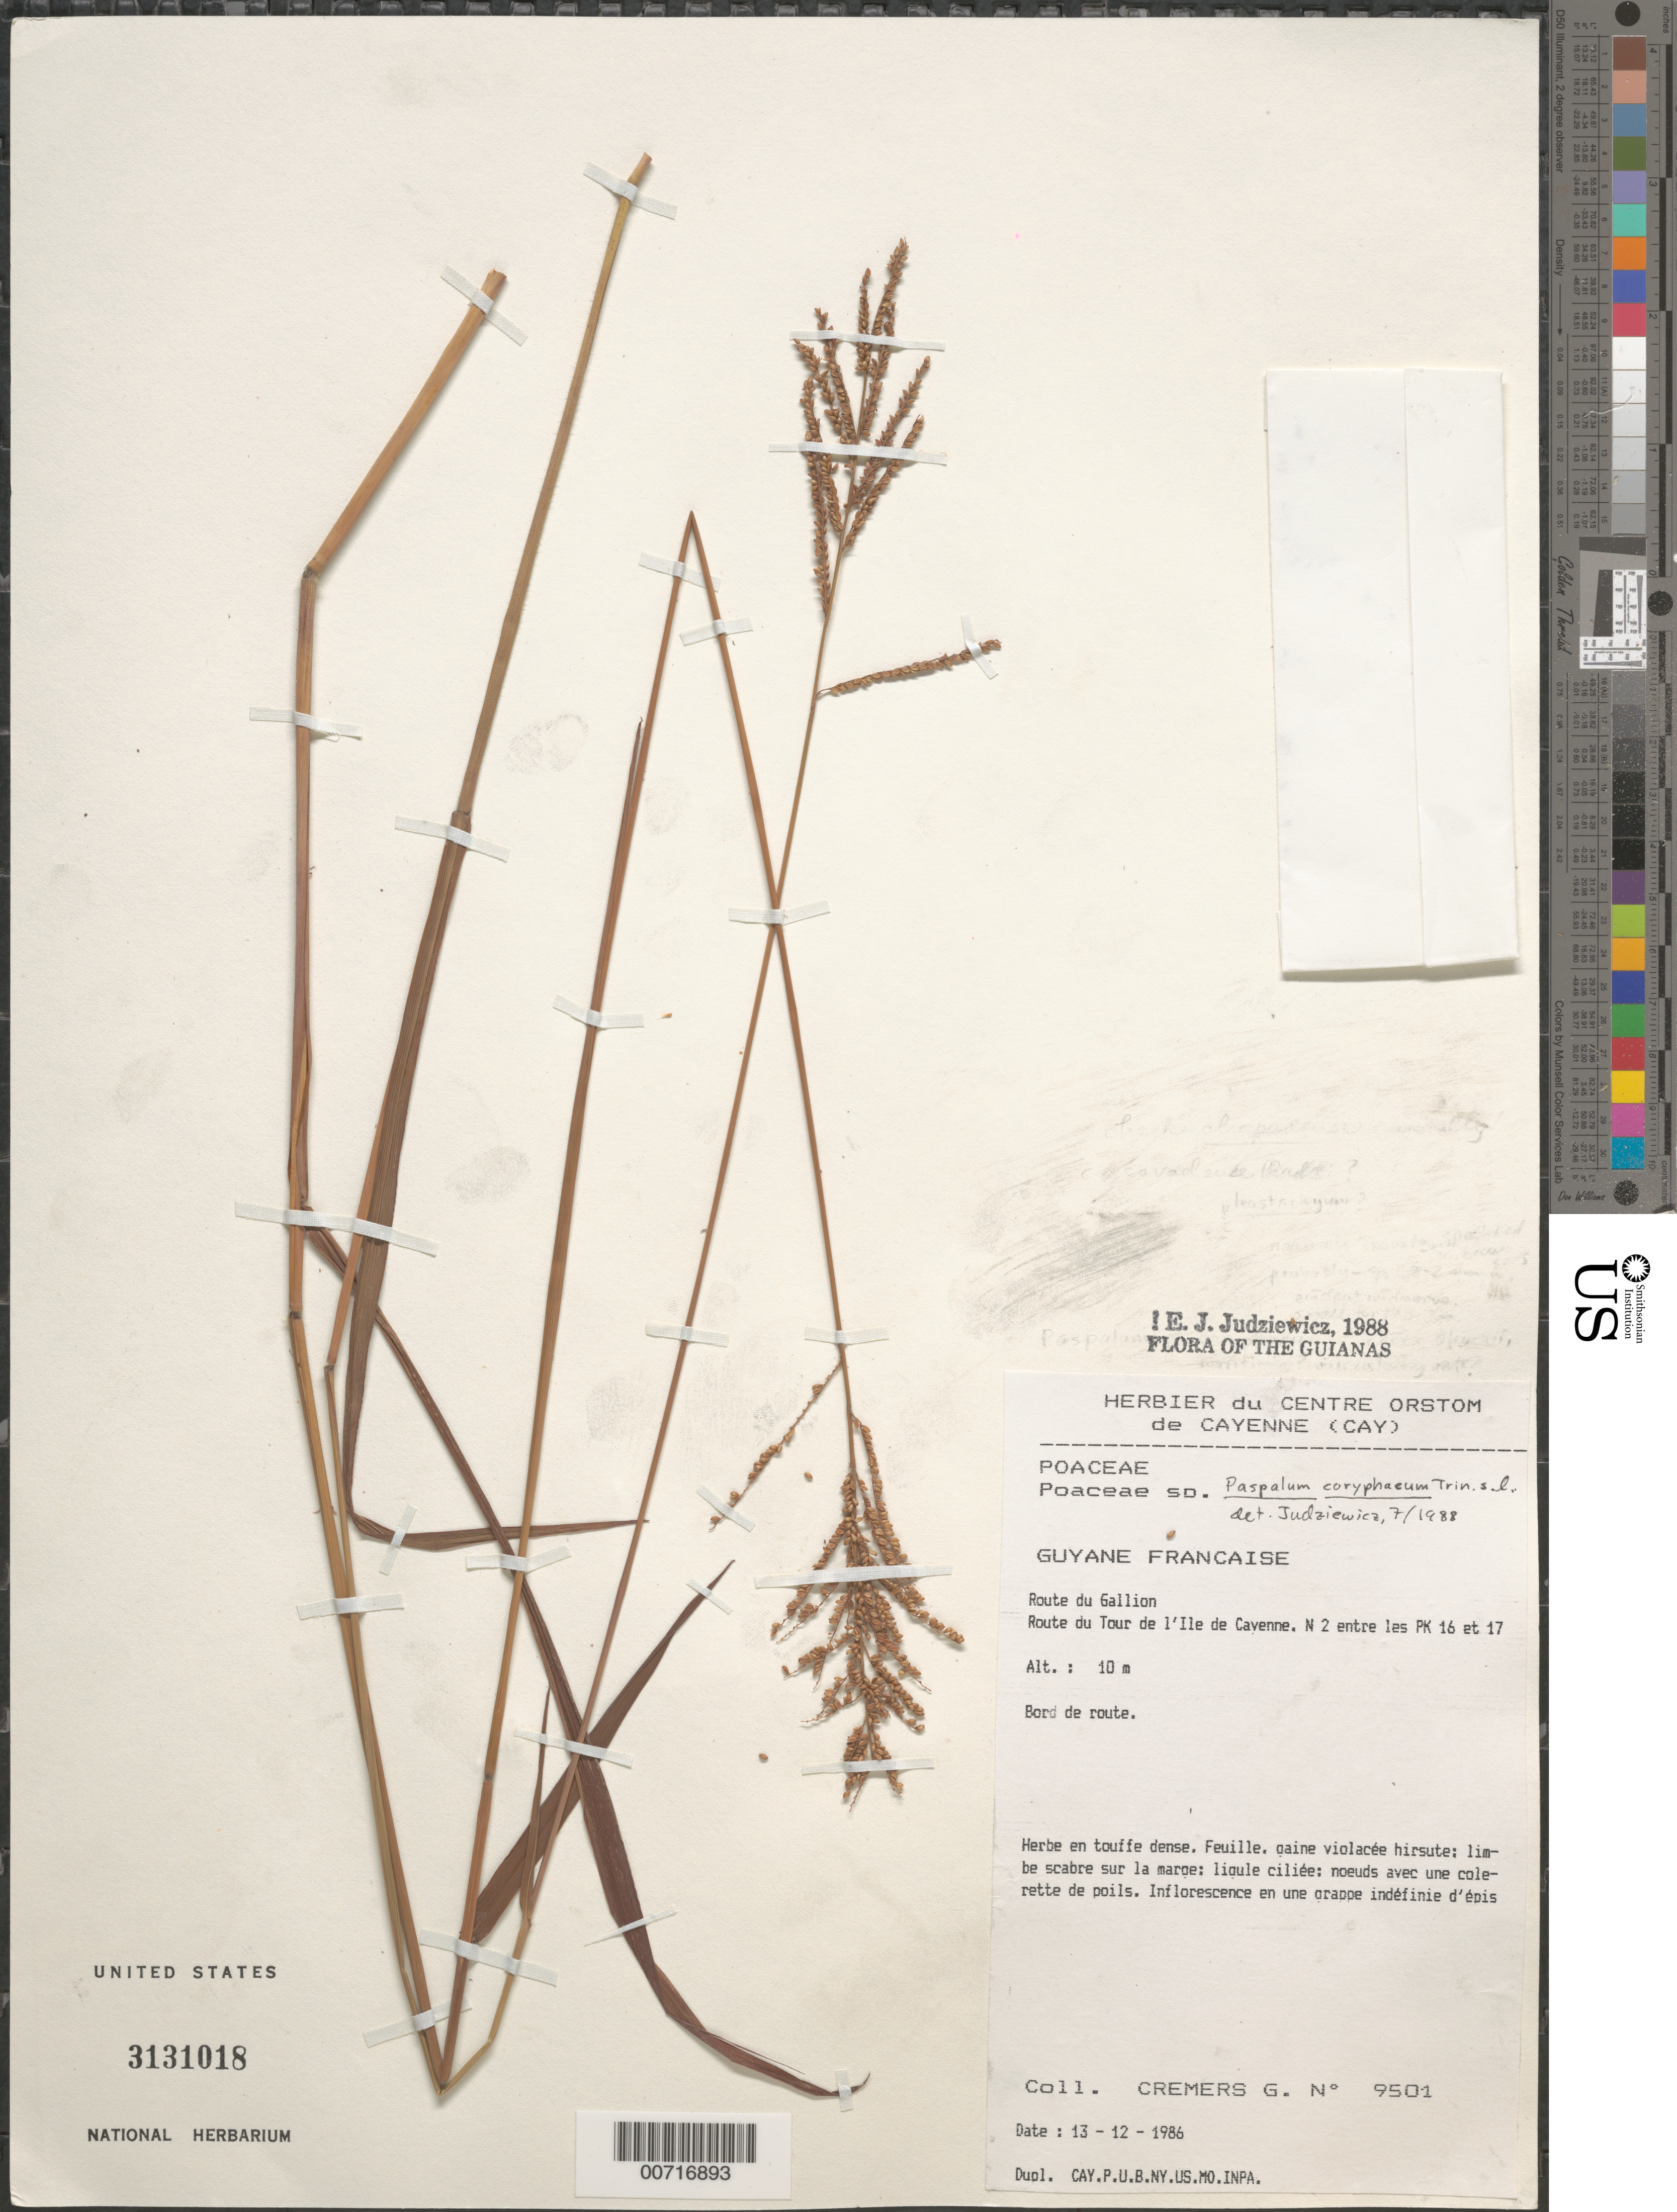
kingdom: Plantae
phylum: Tracheophyta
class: Liliopsida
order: Poales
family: Poaceae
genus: Paspalum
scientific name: Paspalum coryphaeum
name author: Trin.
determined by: Judziewicz, E. J.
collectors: G. Cremers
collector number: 9501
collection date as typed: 13-Dec-86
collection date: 1986-12-13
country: French Guiana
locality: Ile de Cayenne, route du Gallion, N2 entre PK 16-17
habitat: Roadside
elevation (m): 10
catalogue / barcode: US 3131018